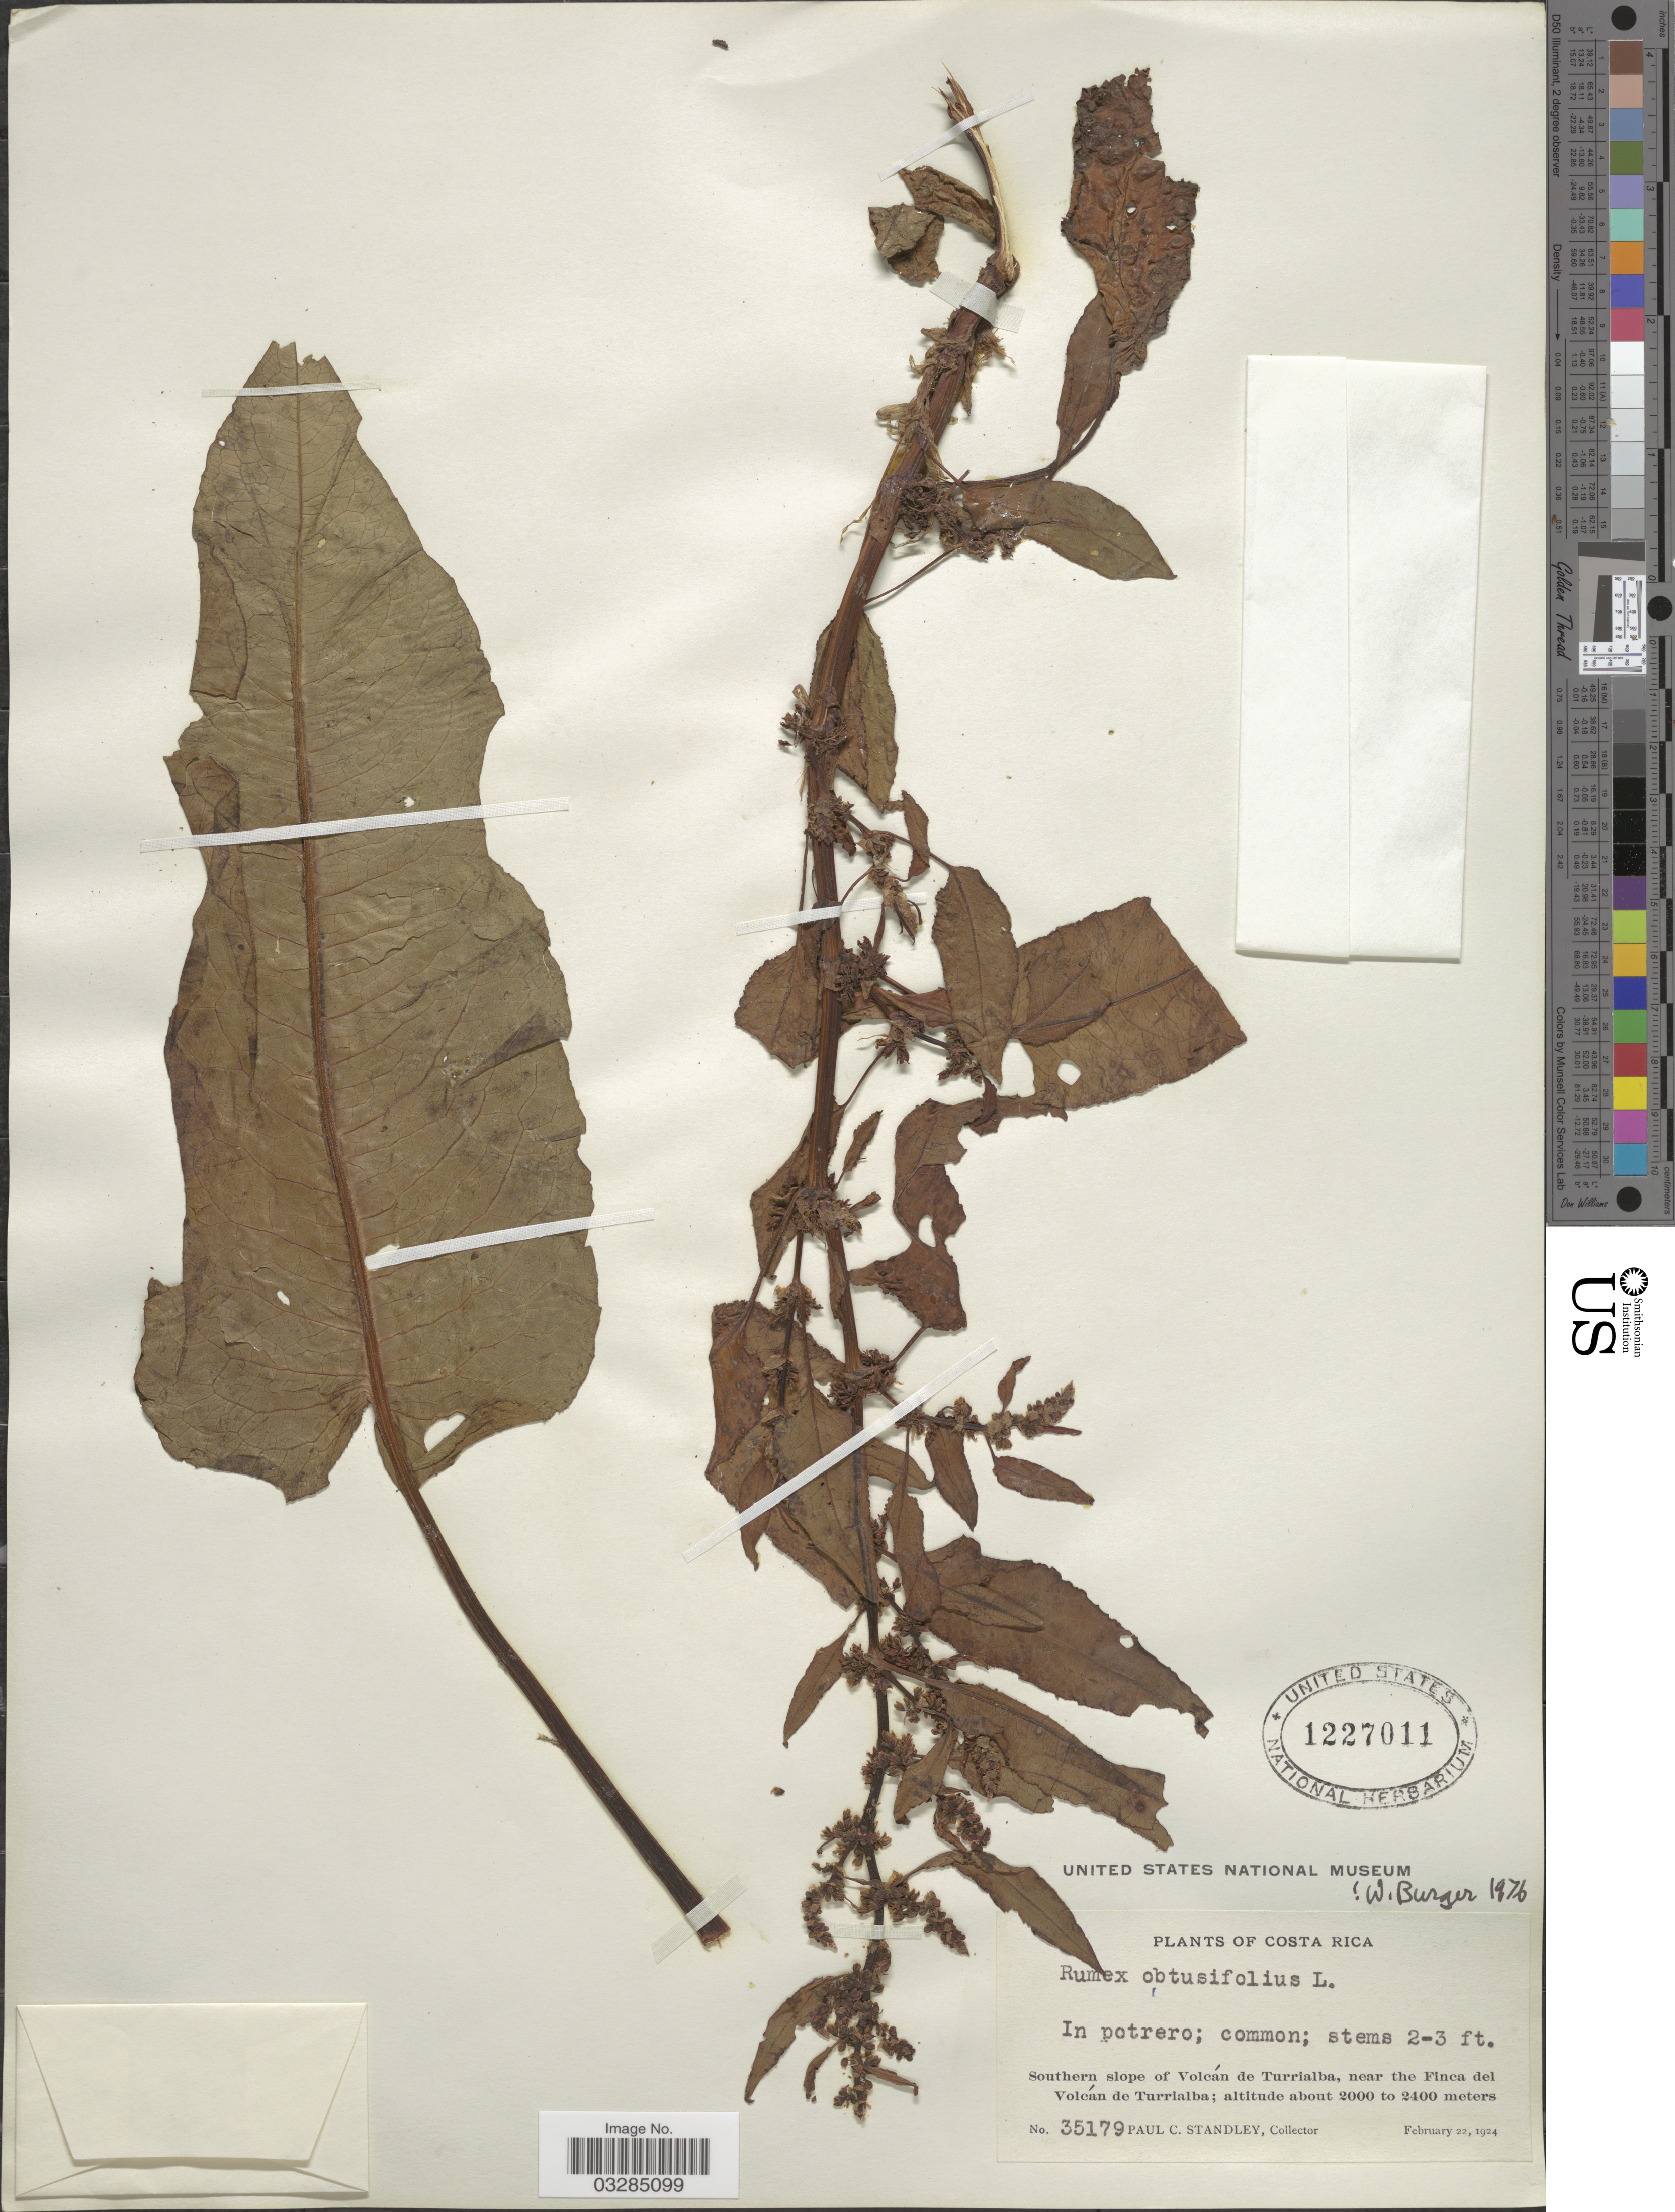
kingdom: Plantae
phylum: Tracheophyta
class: Magnoliopsida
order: Caryophyllales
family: Polygonaceae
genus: Rumex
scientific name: Rumex obtusifolius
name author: L.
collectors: P. C. Standley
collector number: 35179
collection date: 1924-02-22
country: Costa Rica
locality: Southern slope of Volcán de Turrialba, near the Finca del Volcán de Turrialba.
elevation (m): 2000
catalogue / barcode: US 1227011